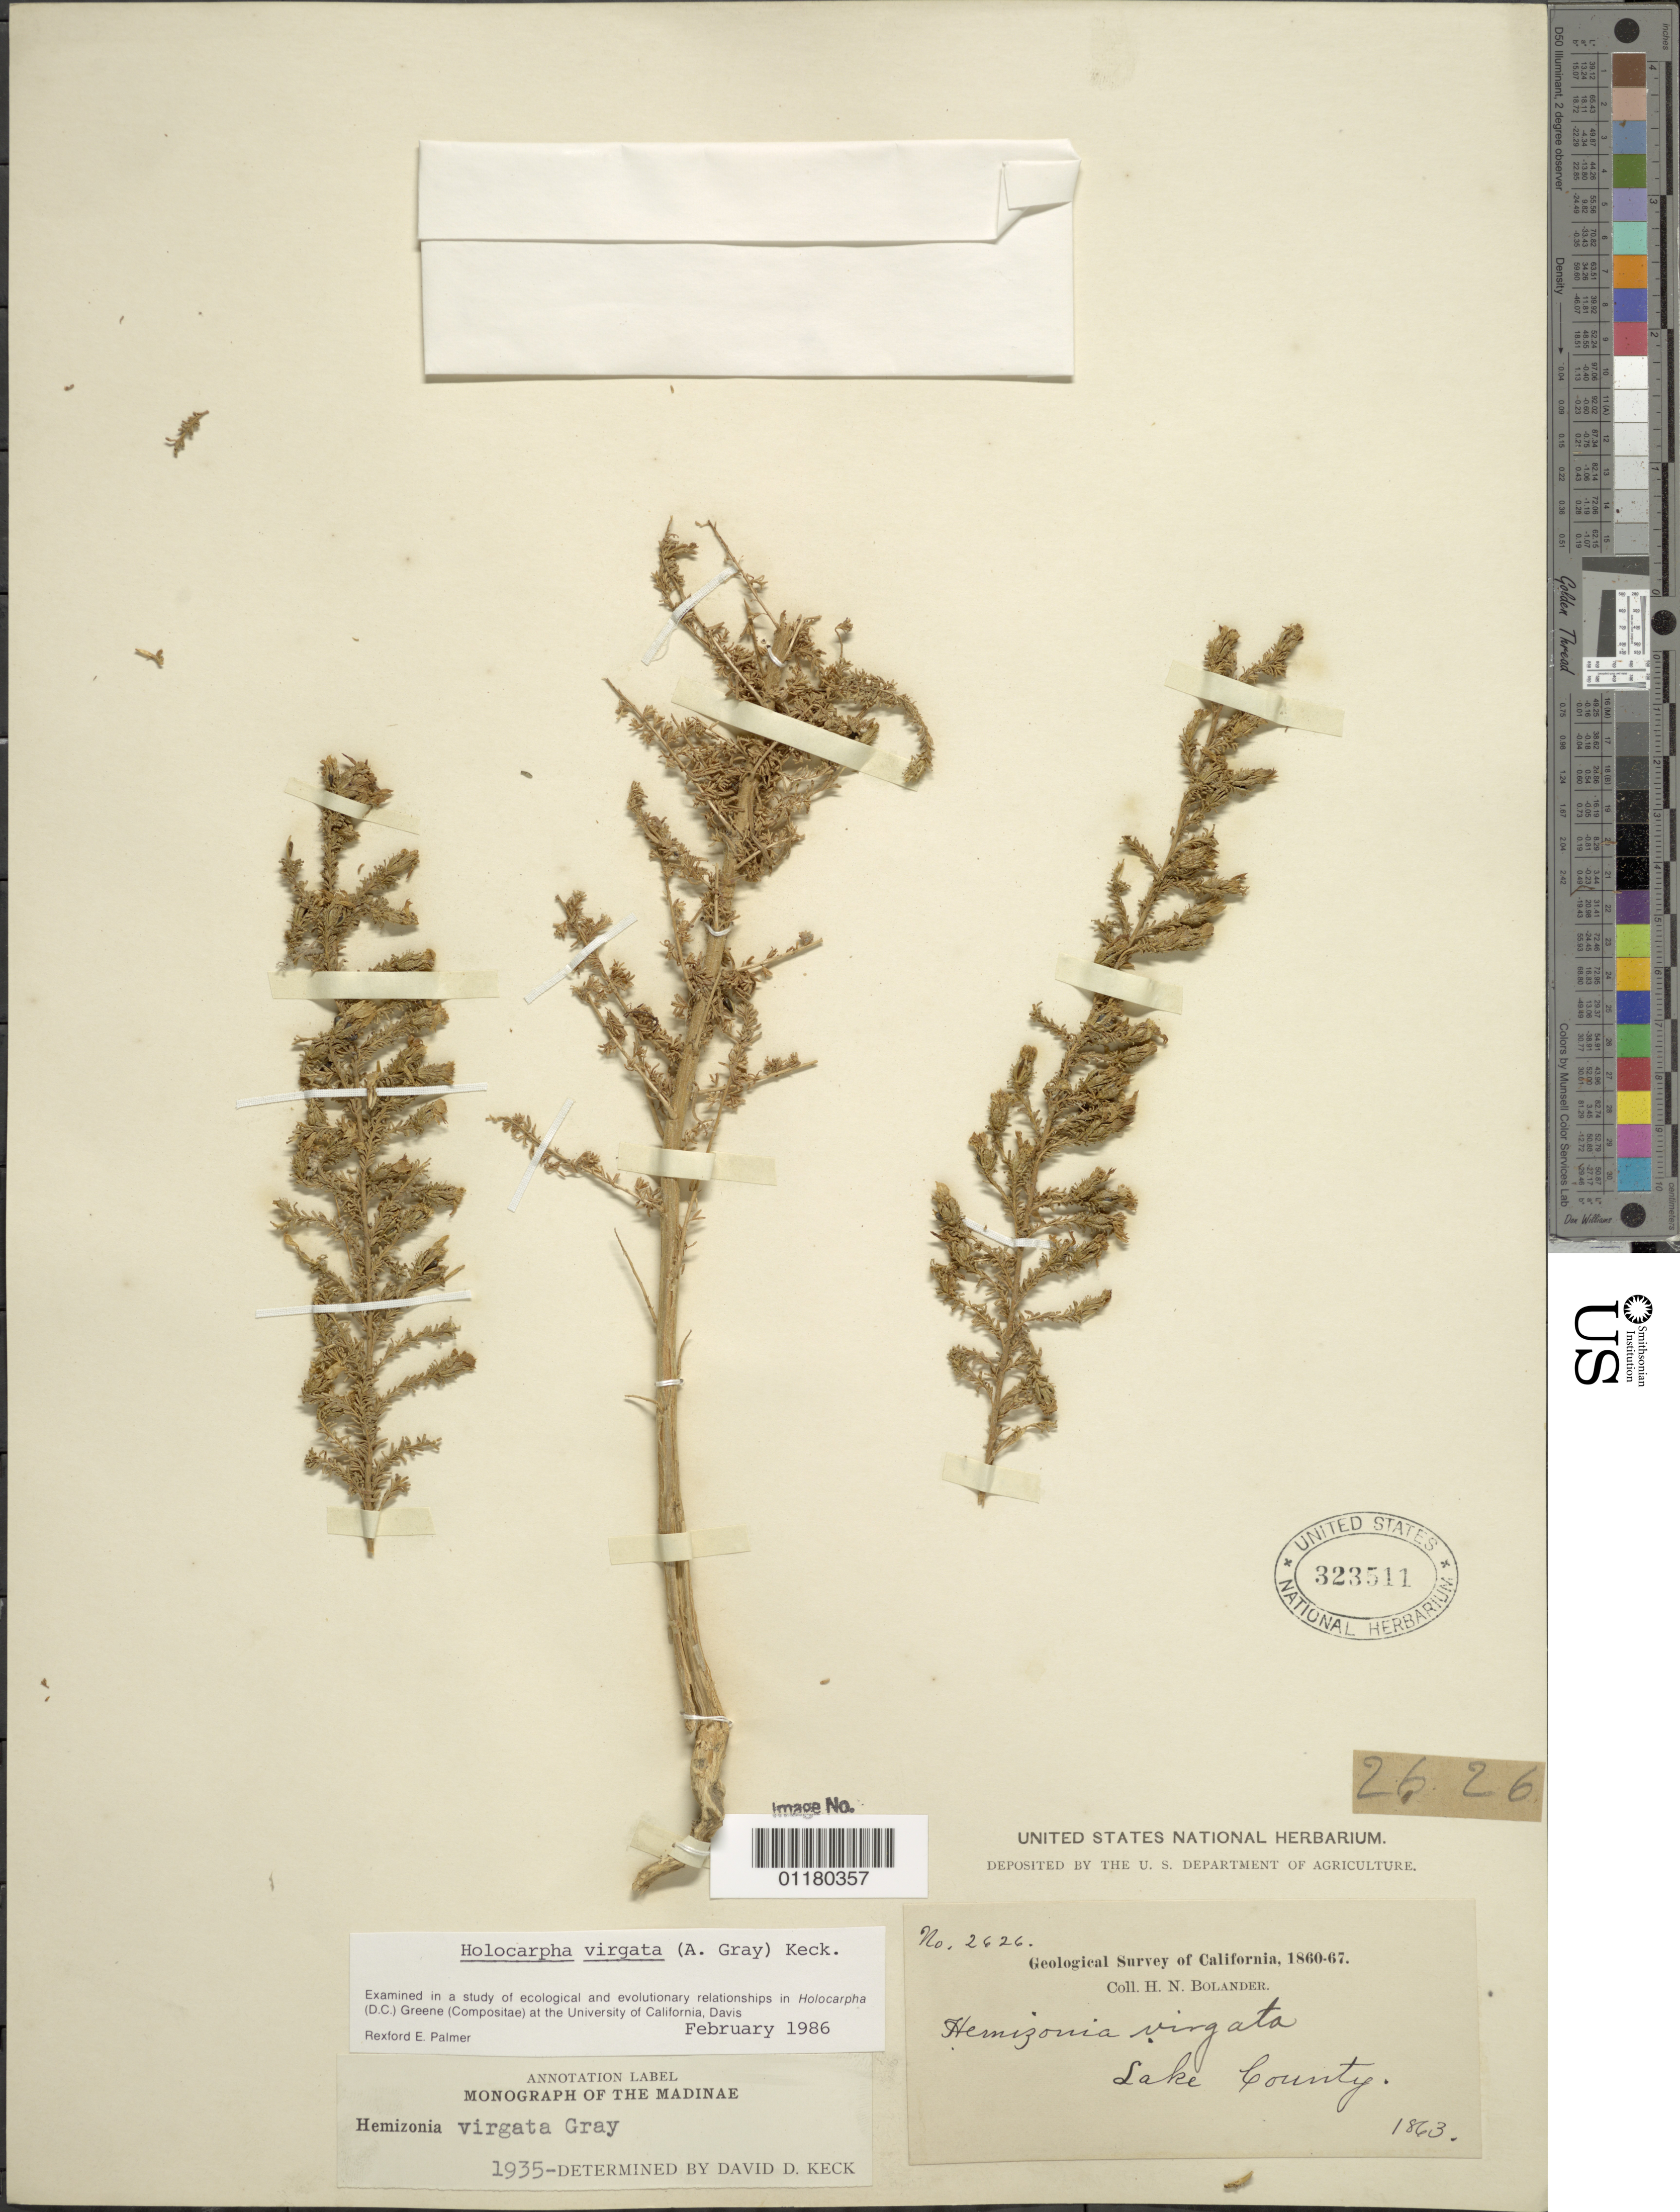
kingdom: Plantae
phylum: Tracheophyta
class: Magnoliopsida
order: Asterales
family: Asteraceae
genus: Holocarpha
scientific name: Holocarpha virgata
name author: (A. Gray) D.D. Keck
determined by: Palmer, R. E.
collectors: H. Bolander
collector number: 2626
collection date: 1863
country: United States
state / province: California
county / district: Lake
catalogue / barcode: US 323511